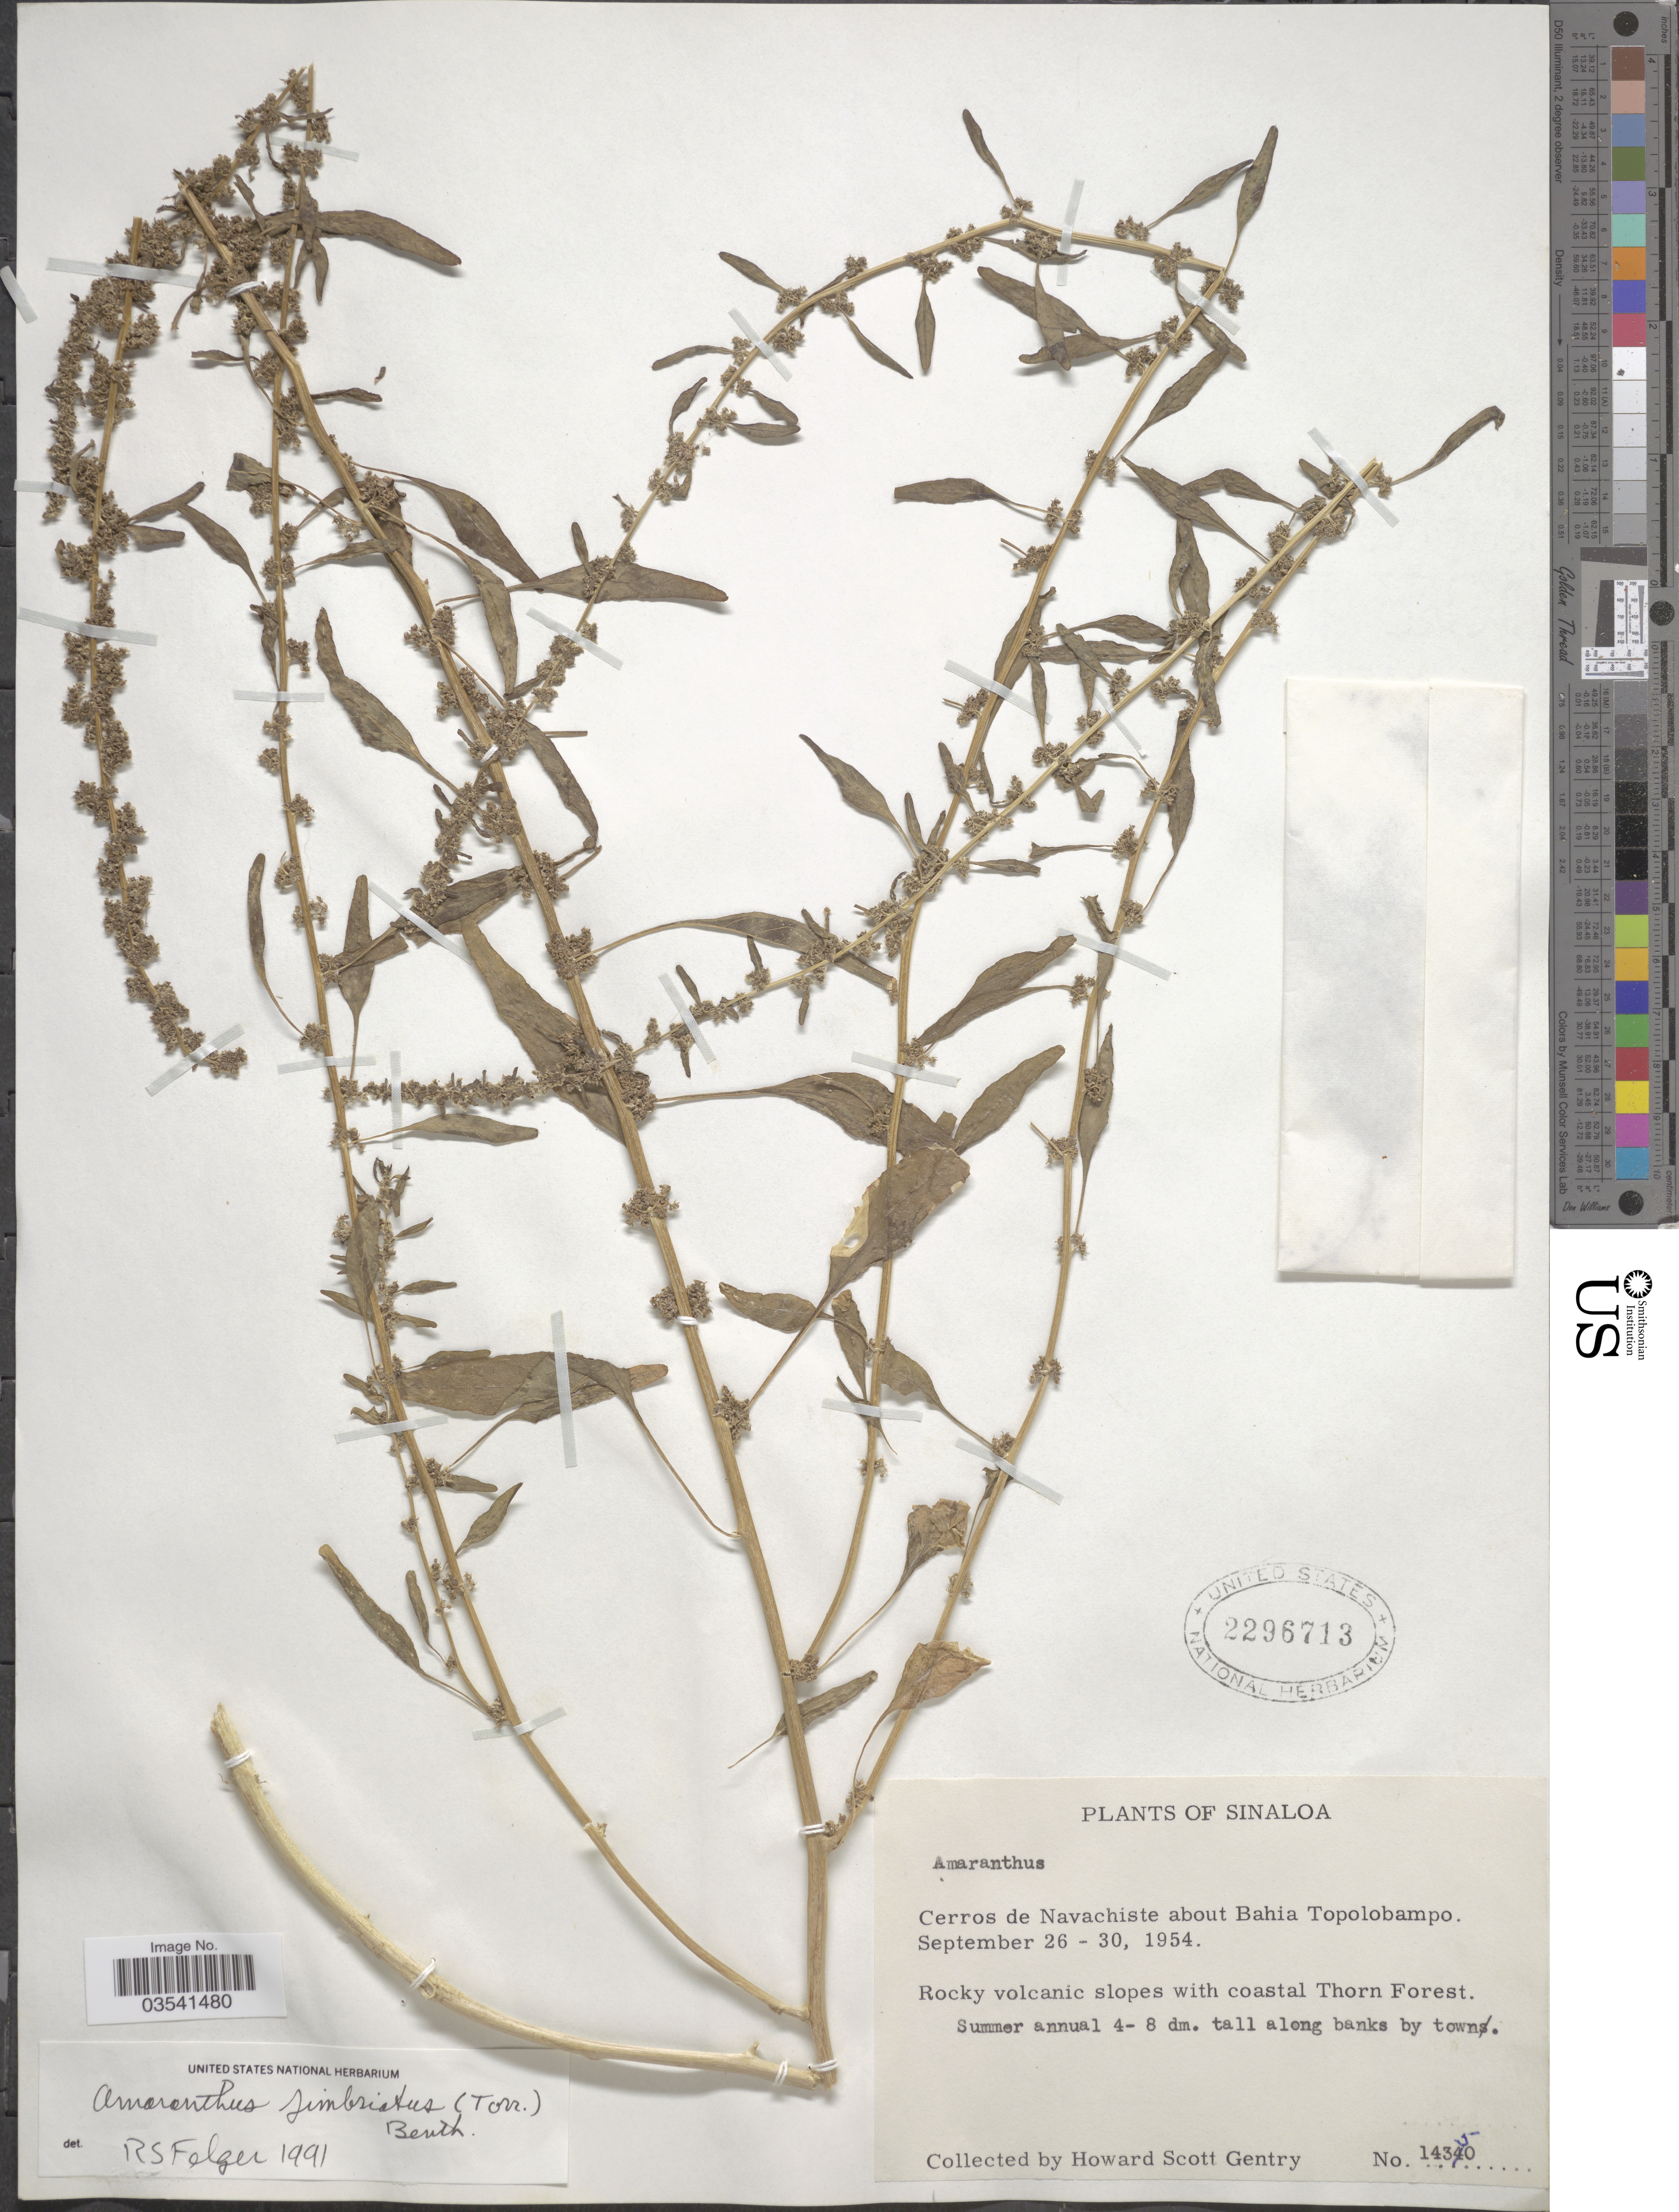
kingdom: Plantae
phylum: Tracheophyta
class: Magnoliopsida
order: Caryophyllales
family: Amaranthaceae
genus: Amaranthus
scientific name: Amaranthus fimbriatus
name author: (Torr.) Benth. ex S. Watson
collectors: H. S. Gentry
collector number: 14350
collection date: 1954-09-26/1954-09-30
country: Mexico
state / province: Sinaloa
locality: Cerros de Navachiste about Bahia Topolobampo.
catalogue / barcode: US 2296713